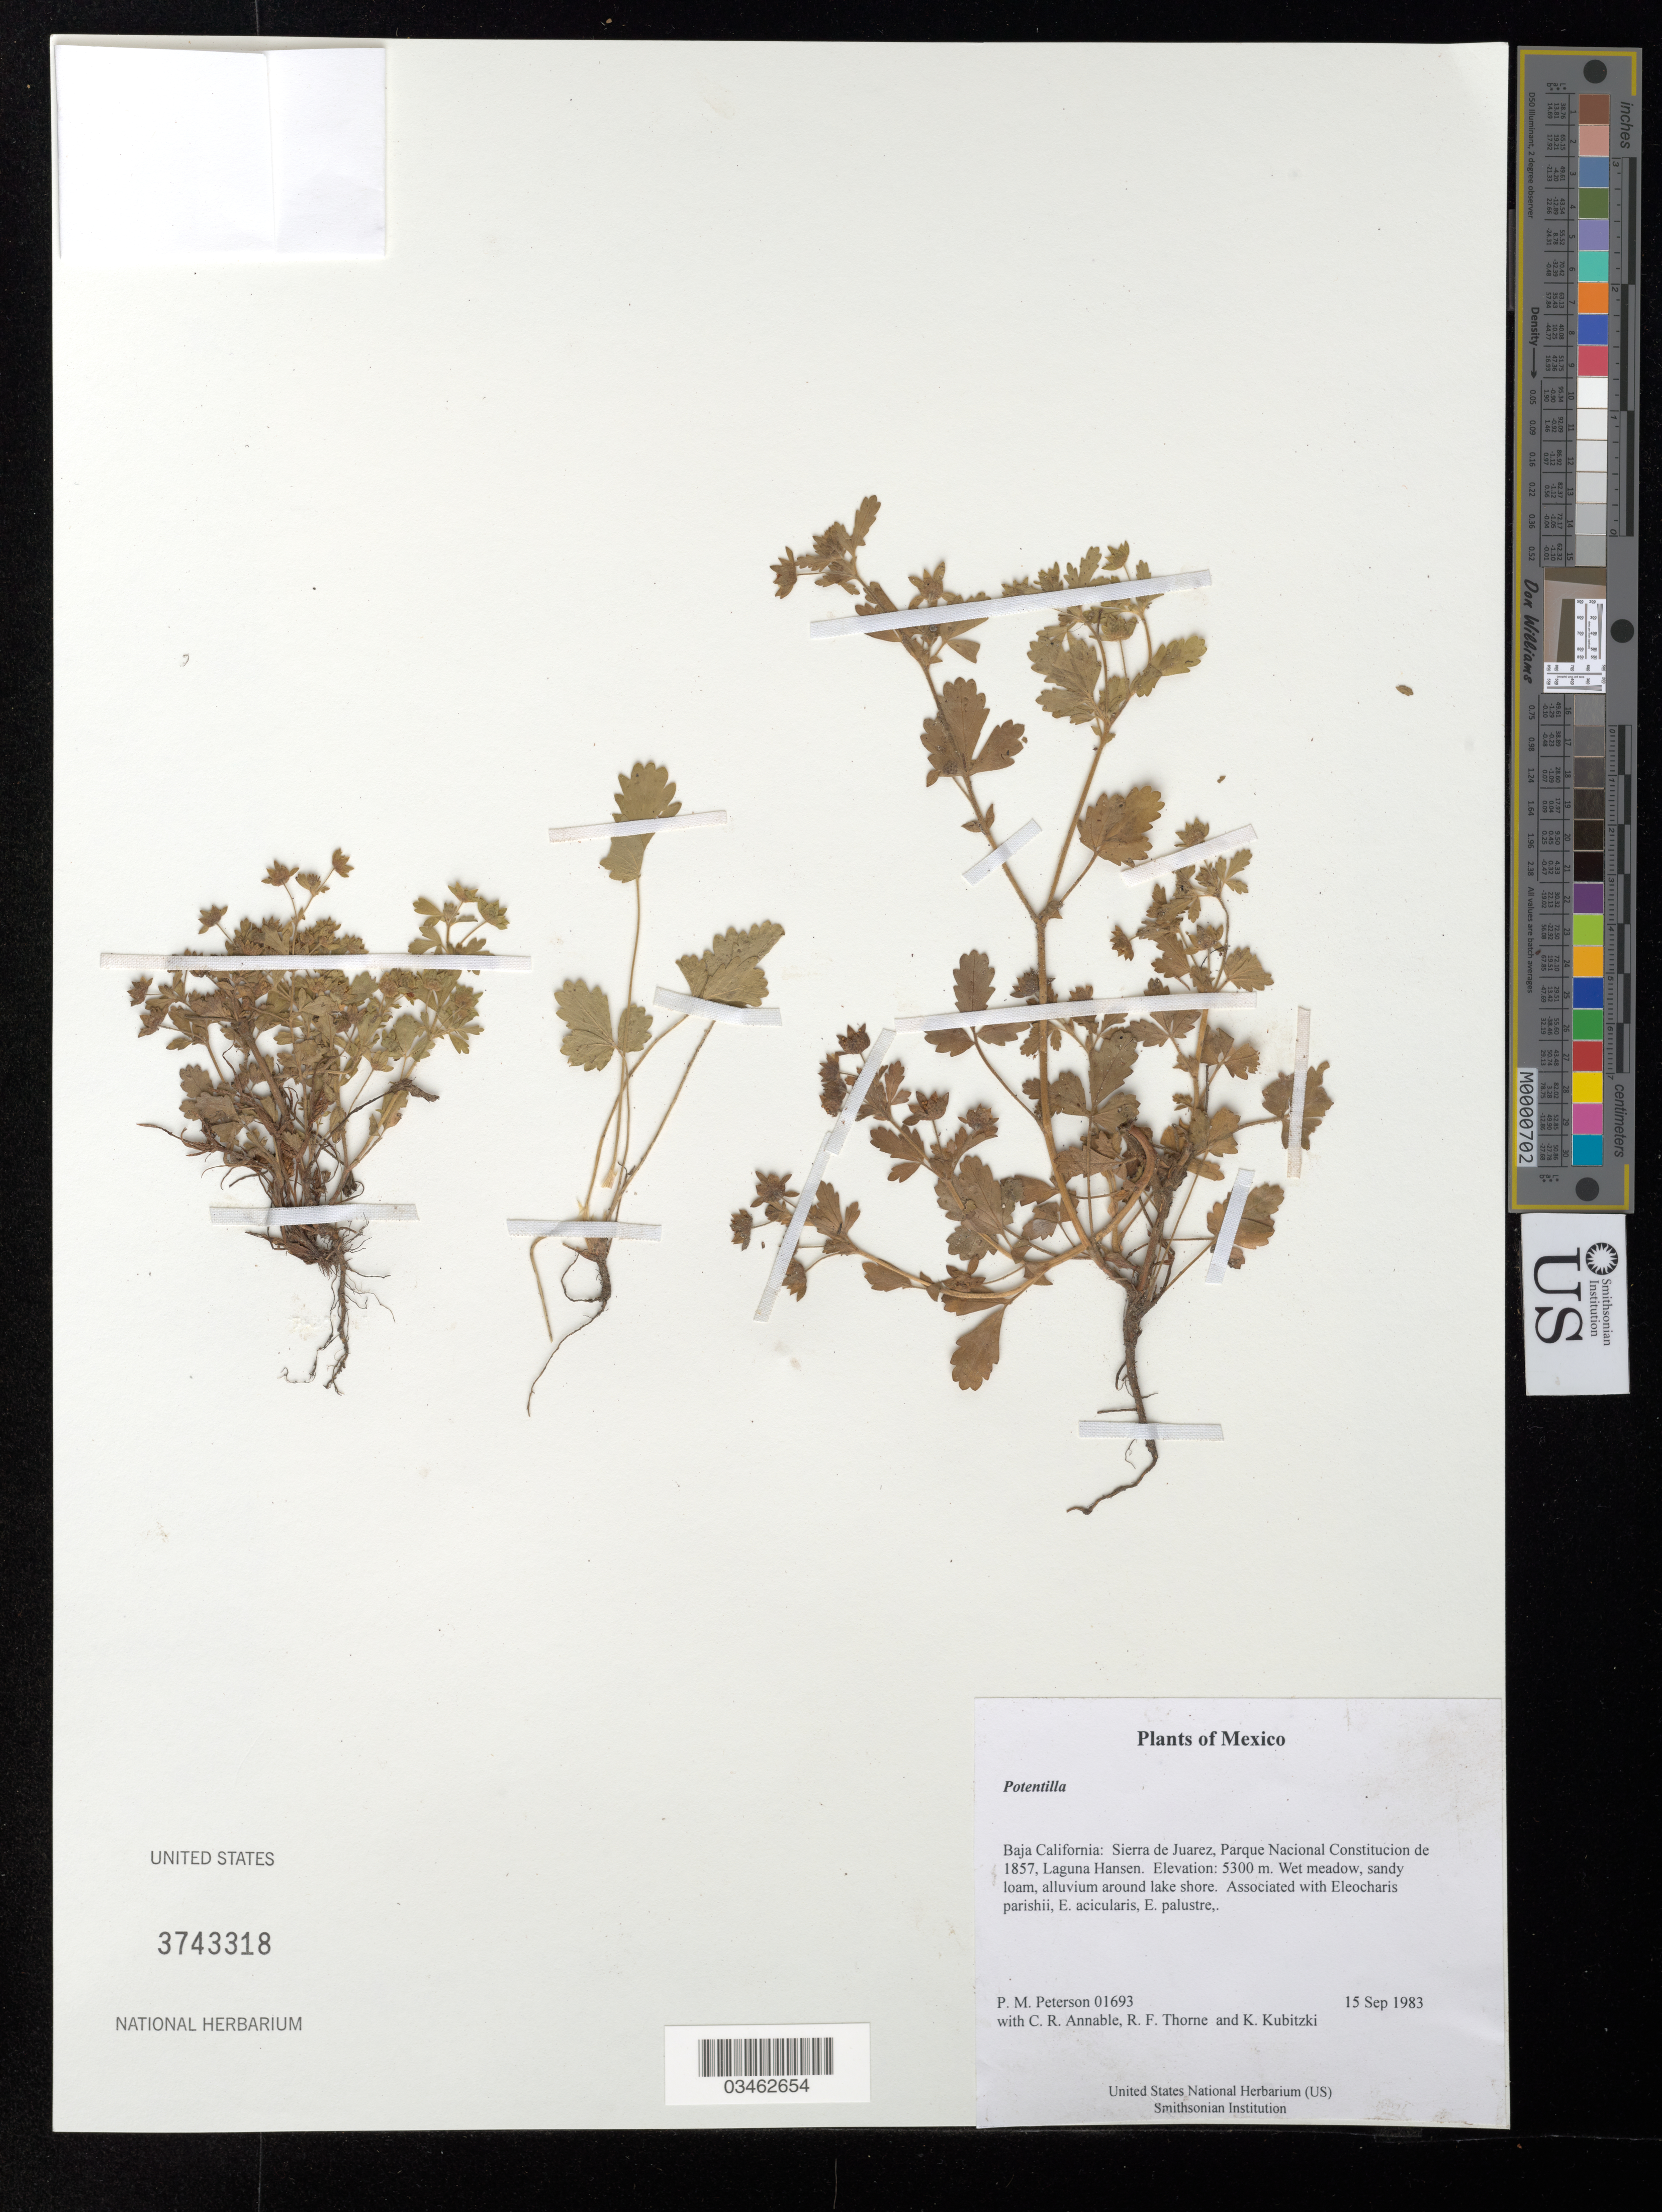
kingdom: Plantae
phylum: Tracheophyta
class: Magnoliopsida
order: Rosales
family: Rosaceae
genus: Potentilla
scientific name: Potentilla sp.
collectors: P. M. Peterson, C. R. Annable, R. F. Thorne & K. Kubitzki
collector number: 01693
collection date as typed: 15 Sep 1983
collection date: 1983-09-15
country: Mexico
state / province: Baja California Norte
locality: Sierra de Juarez, Parque Nacional Constitucion de 1857, Laguna Hansen.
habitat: Wet meadow, sandy loam, alluvium around lake shore. Associated with Eleocharis parishii, E. acicularis, E. palustre,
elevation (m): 5300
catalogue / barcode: US 3743318